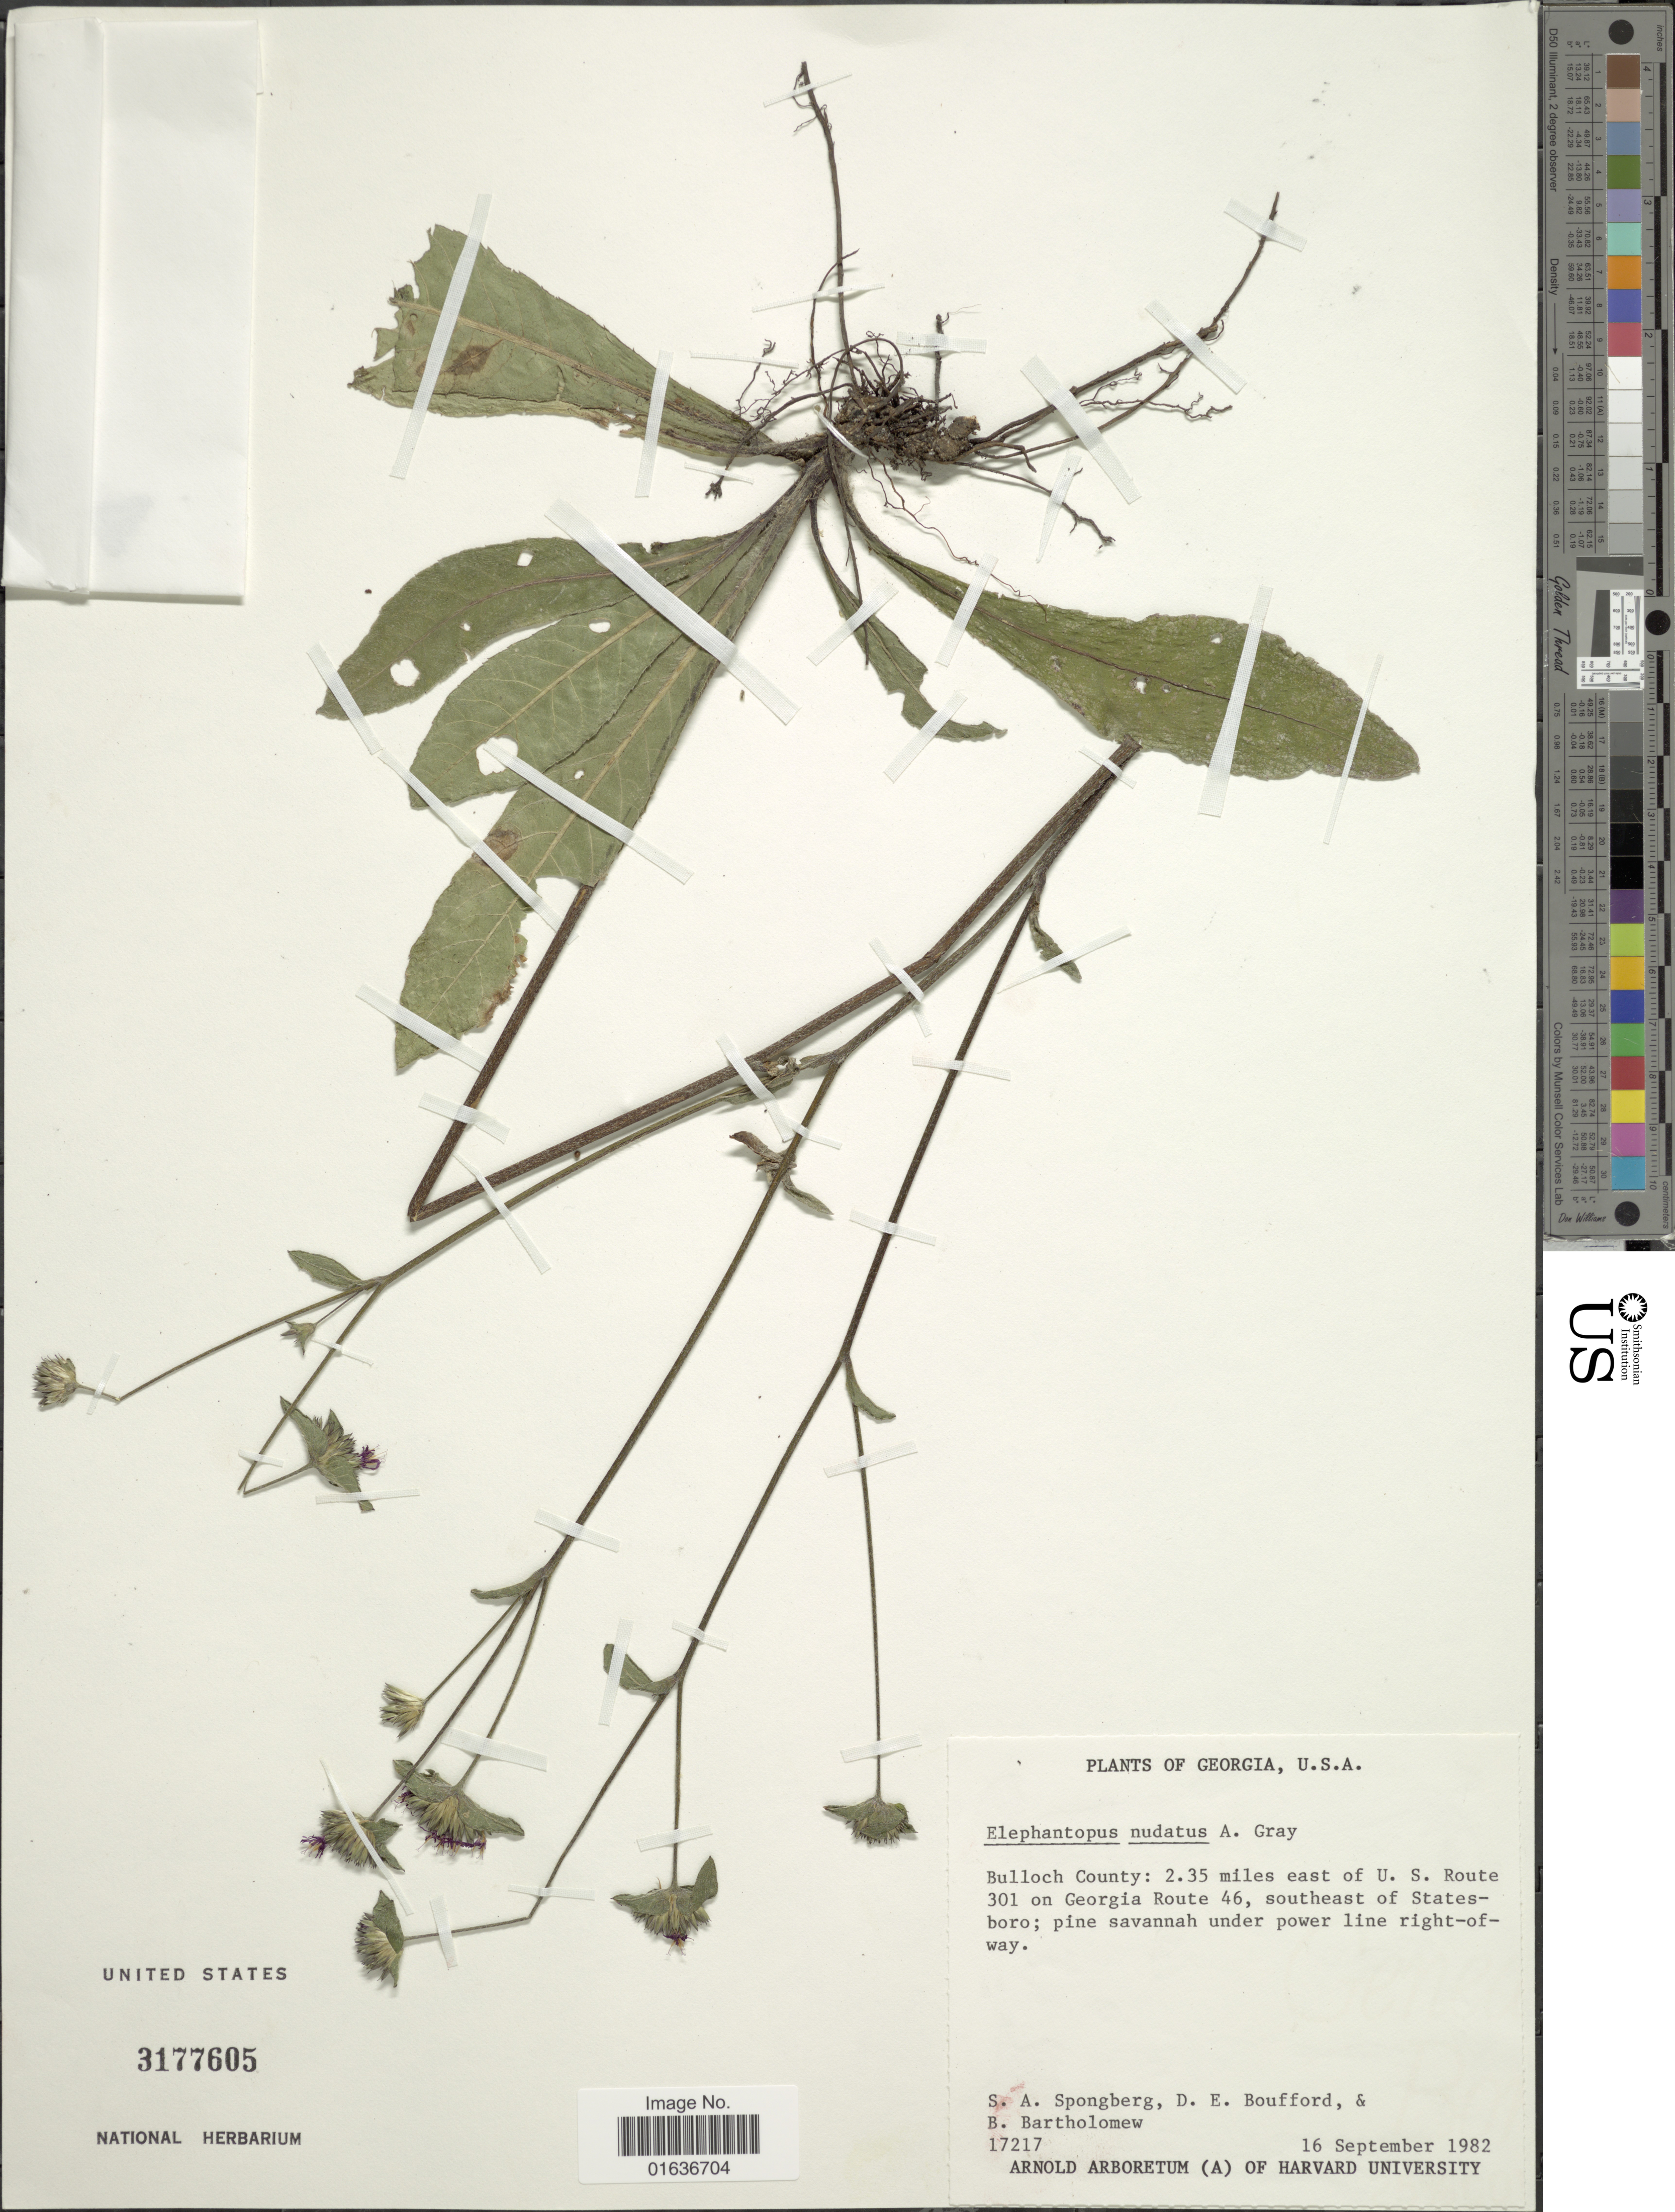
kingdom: Plantae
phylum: Tracheophyta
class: Magnoliopsida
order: Asterales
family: Asteraceae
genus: Elephantopus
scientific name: Elephantopus nudatus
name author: A. Gray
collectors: S. A.Spongberg, D. E. Boufford & B. Bartholomew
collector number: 17217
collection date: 1982-09-16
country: United States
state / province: Georgia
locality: Bulloch County: 2.35 miles east of U.S. Route 301 on Georgia Route 46, southeast of Statesboro; pine savannah under powder line right of way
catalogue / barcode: US 3177605